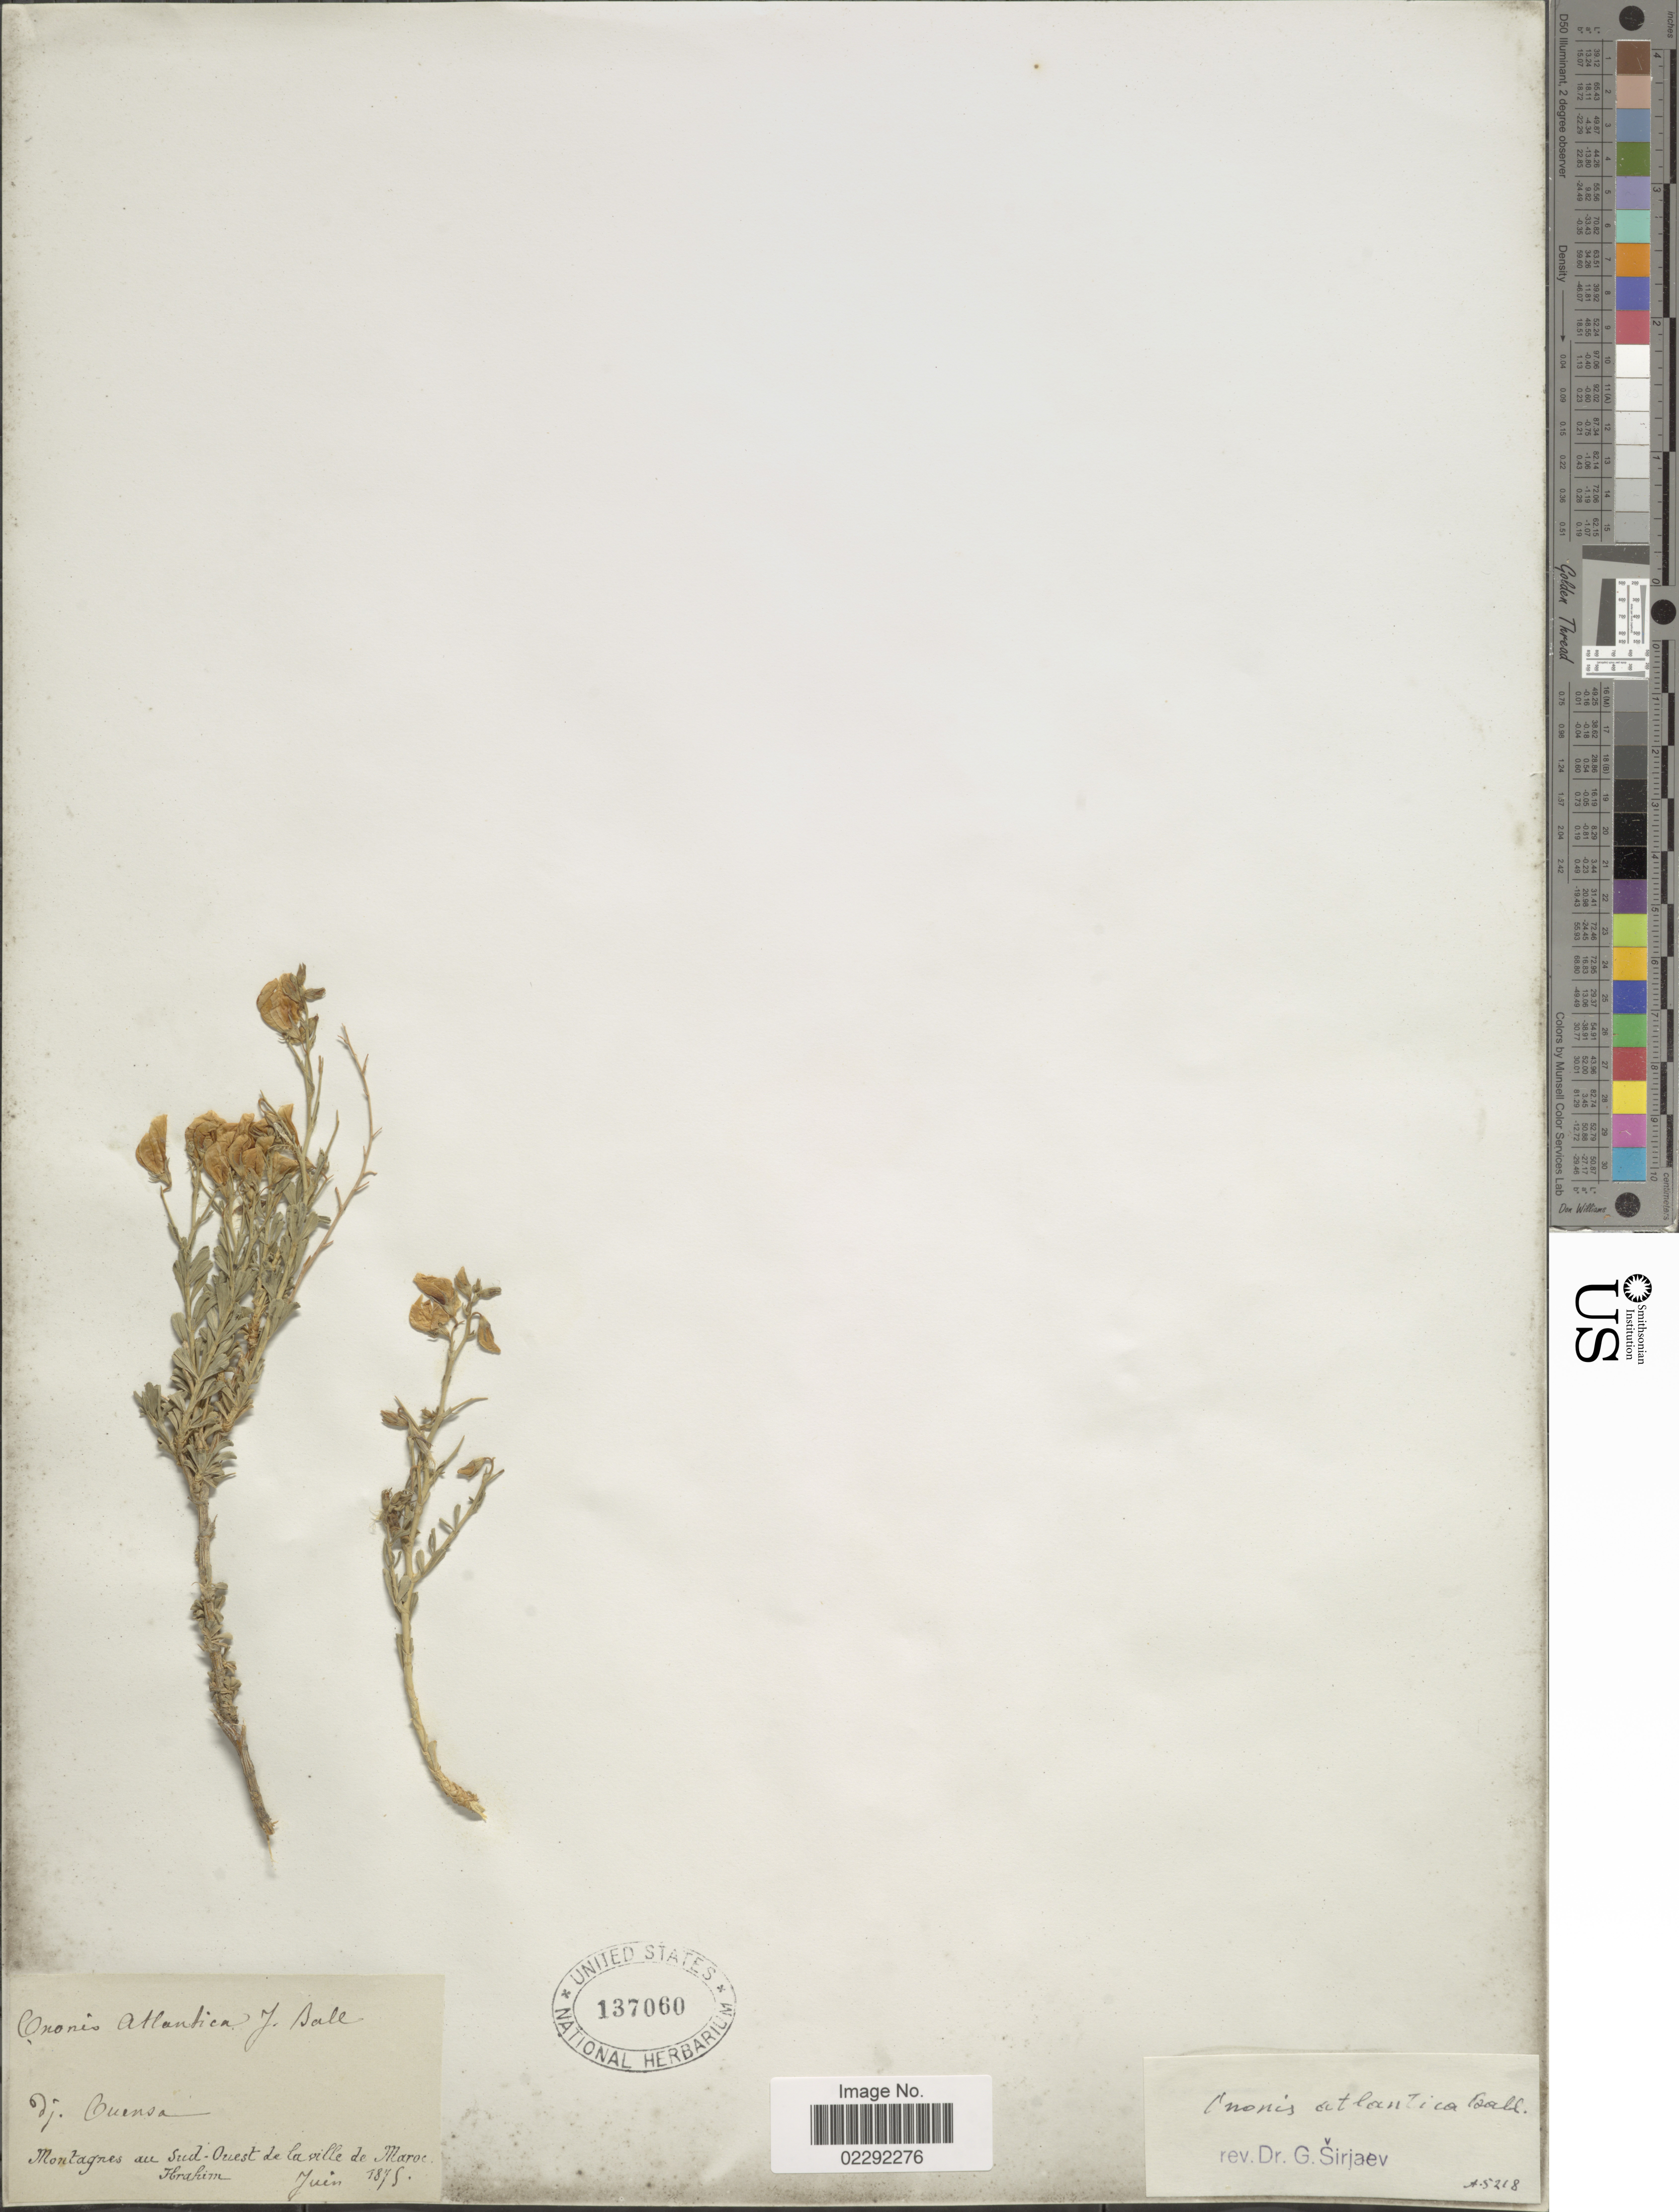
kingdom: Plantae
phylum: Tracheophyta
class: Magnoliopsida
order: Fabales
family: Fabaceae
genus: Ononis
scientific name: Ononis atlantica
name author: Ball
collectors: -. Ibrahim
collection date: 1875-06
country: Morocco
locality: Dj. Ouensa. Montagnes au Sud-Ouest de la ville de Maroc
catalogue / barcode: US 137060